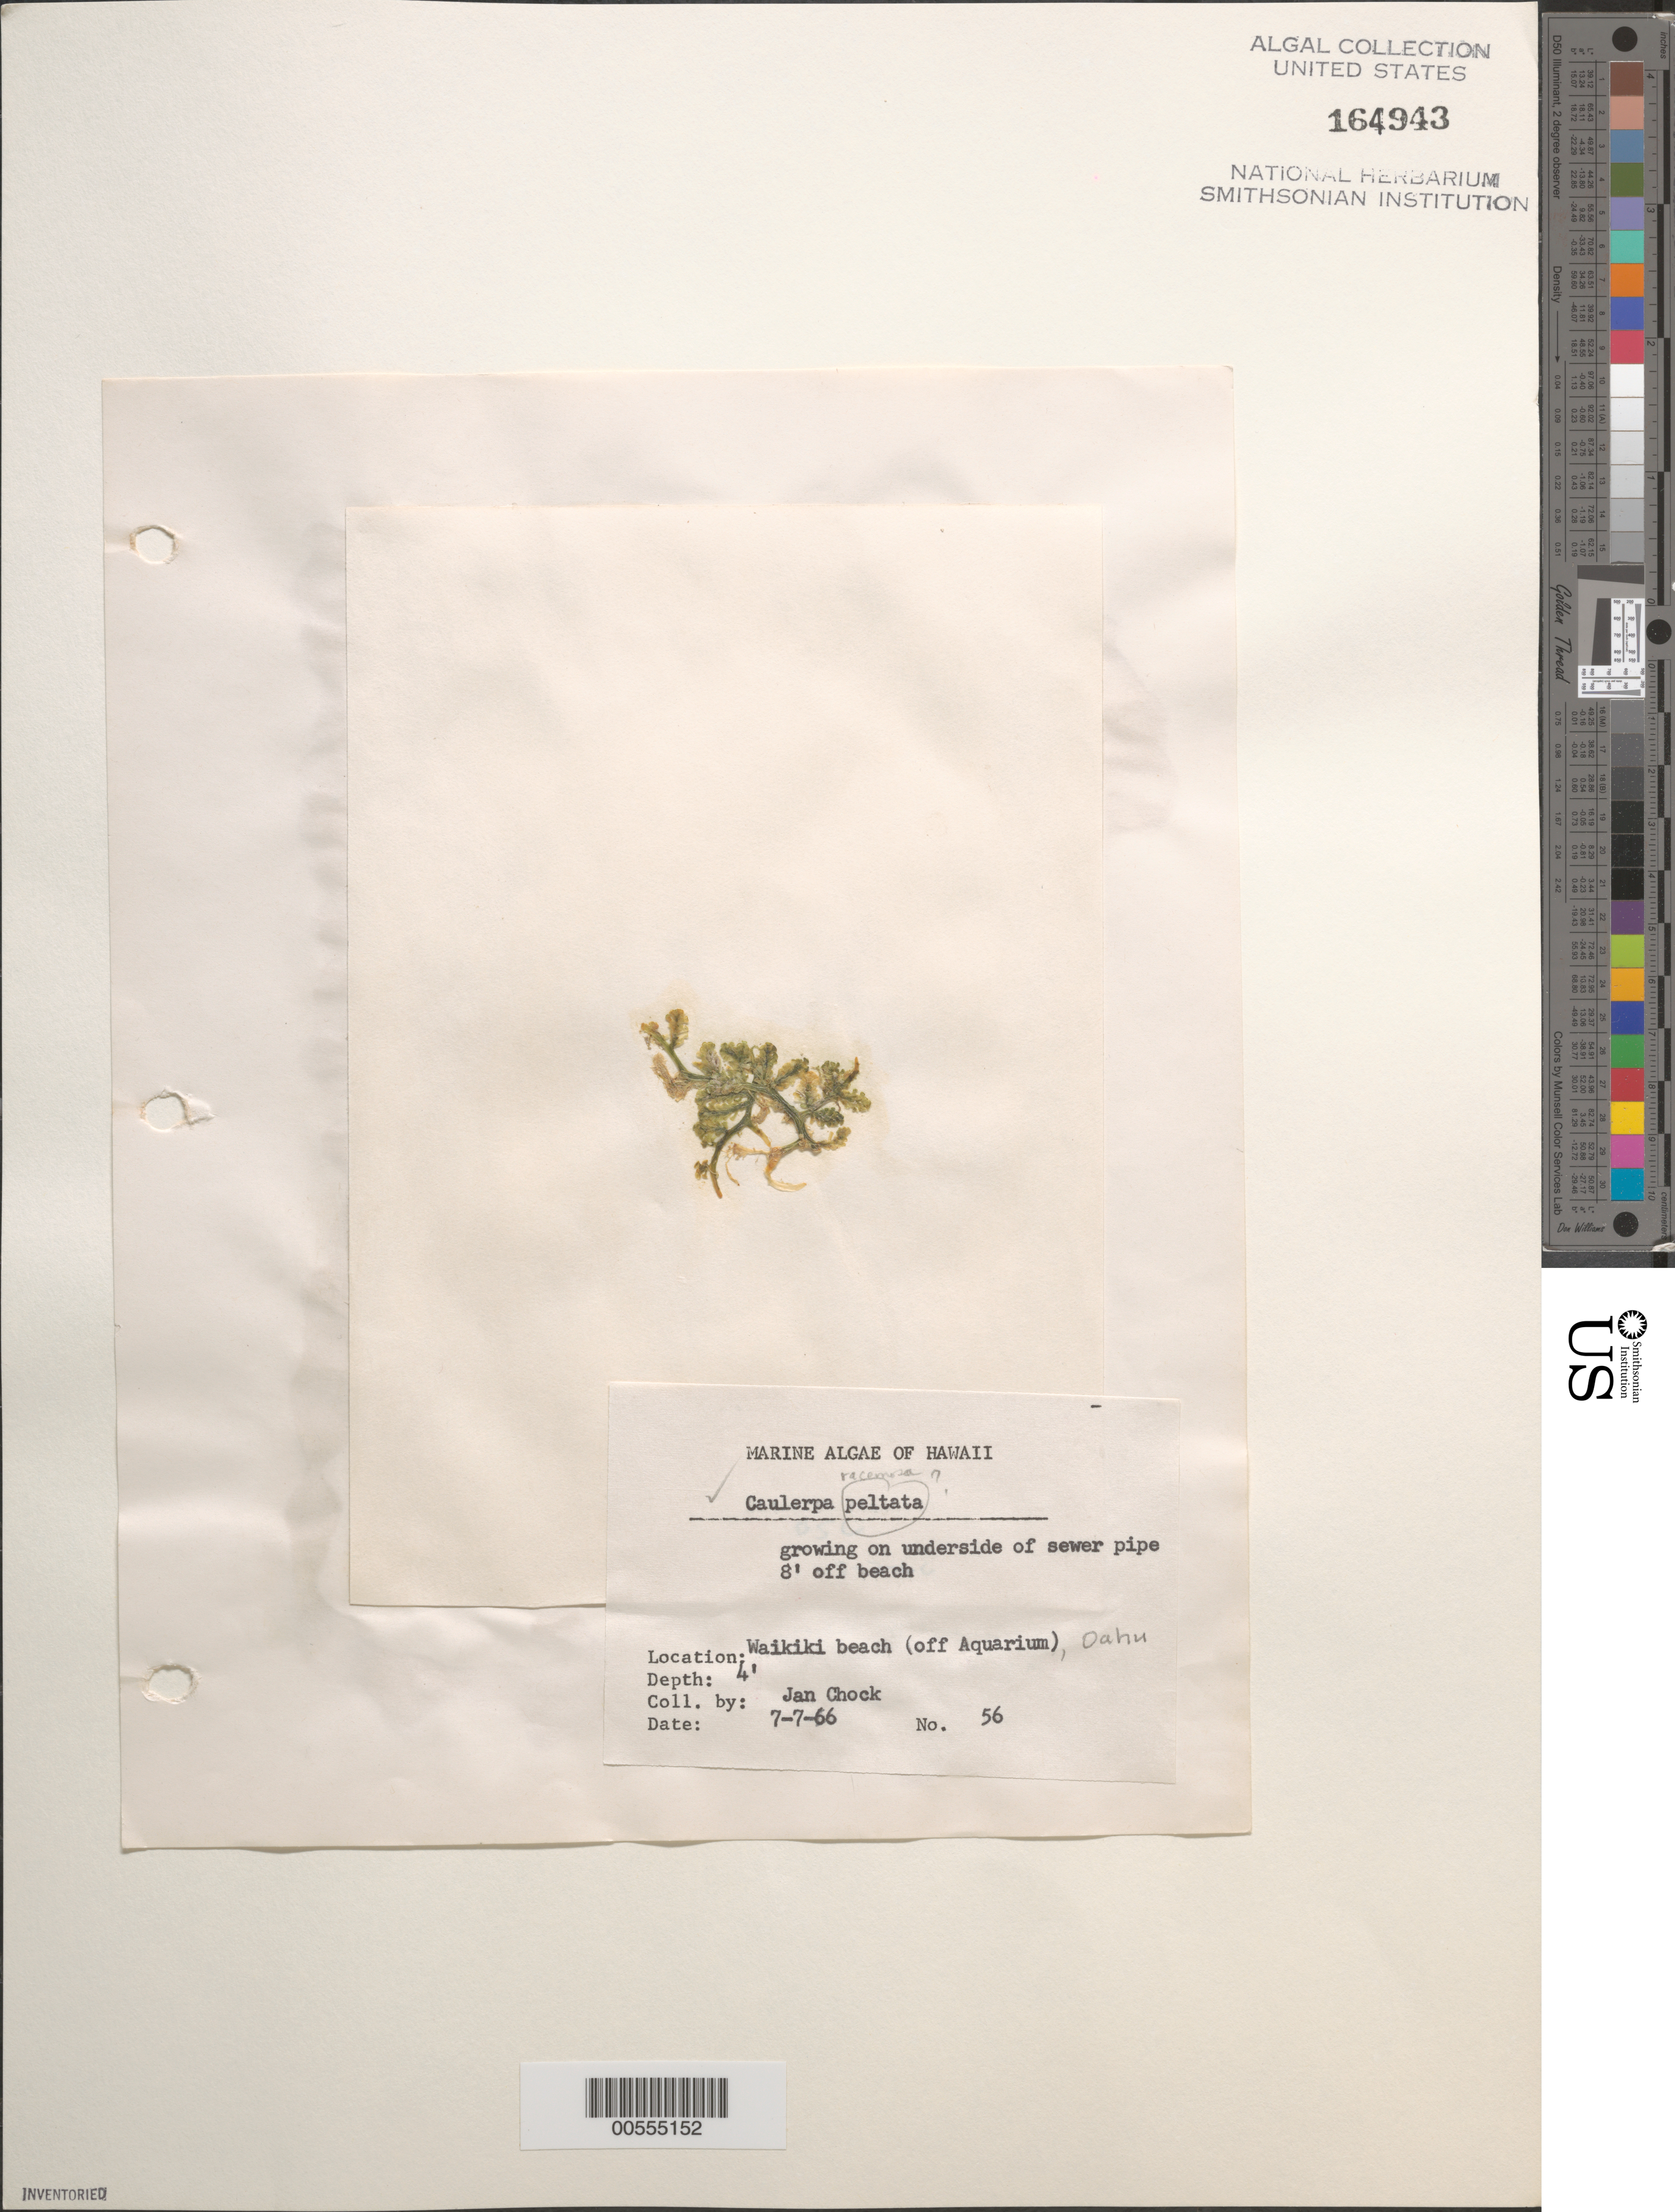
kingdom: Plantae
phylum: Chlorophyta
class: Ulvophyceae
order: Bryopsidales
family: Caulerpaceae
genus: Caulerpa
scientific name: Caulerpa racemosa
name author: (Forssk.) J. Agardh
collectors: J. Chock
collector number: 56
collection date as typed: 07 Jul 1966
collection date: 1966-07-07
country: United States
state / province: Hawaii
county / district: Honolulu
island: Oahu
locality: Waikiki Beach off Aquarium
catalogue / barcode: US 164943